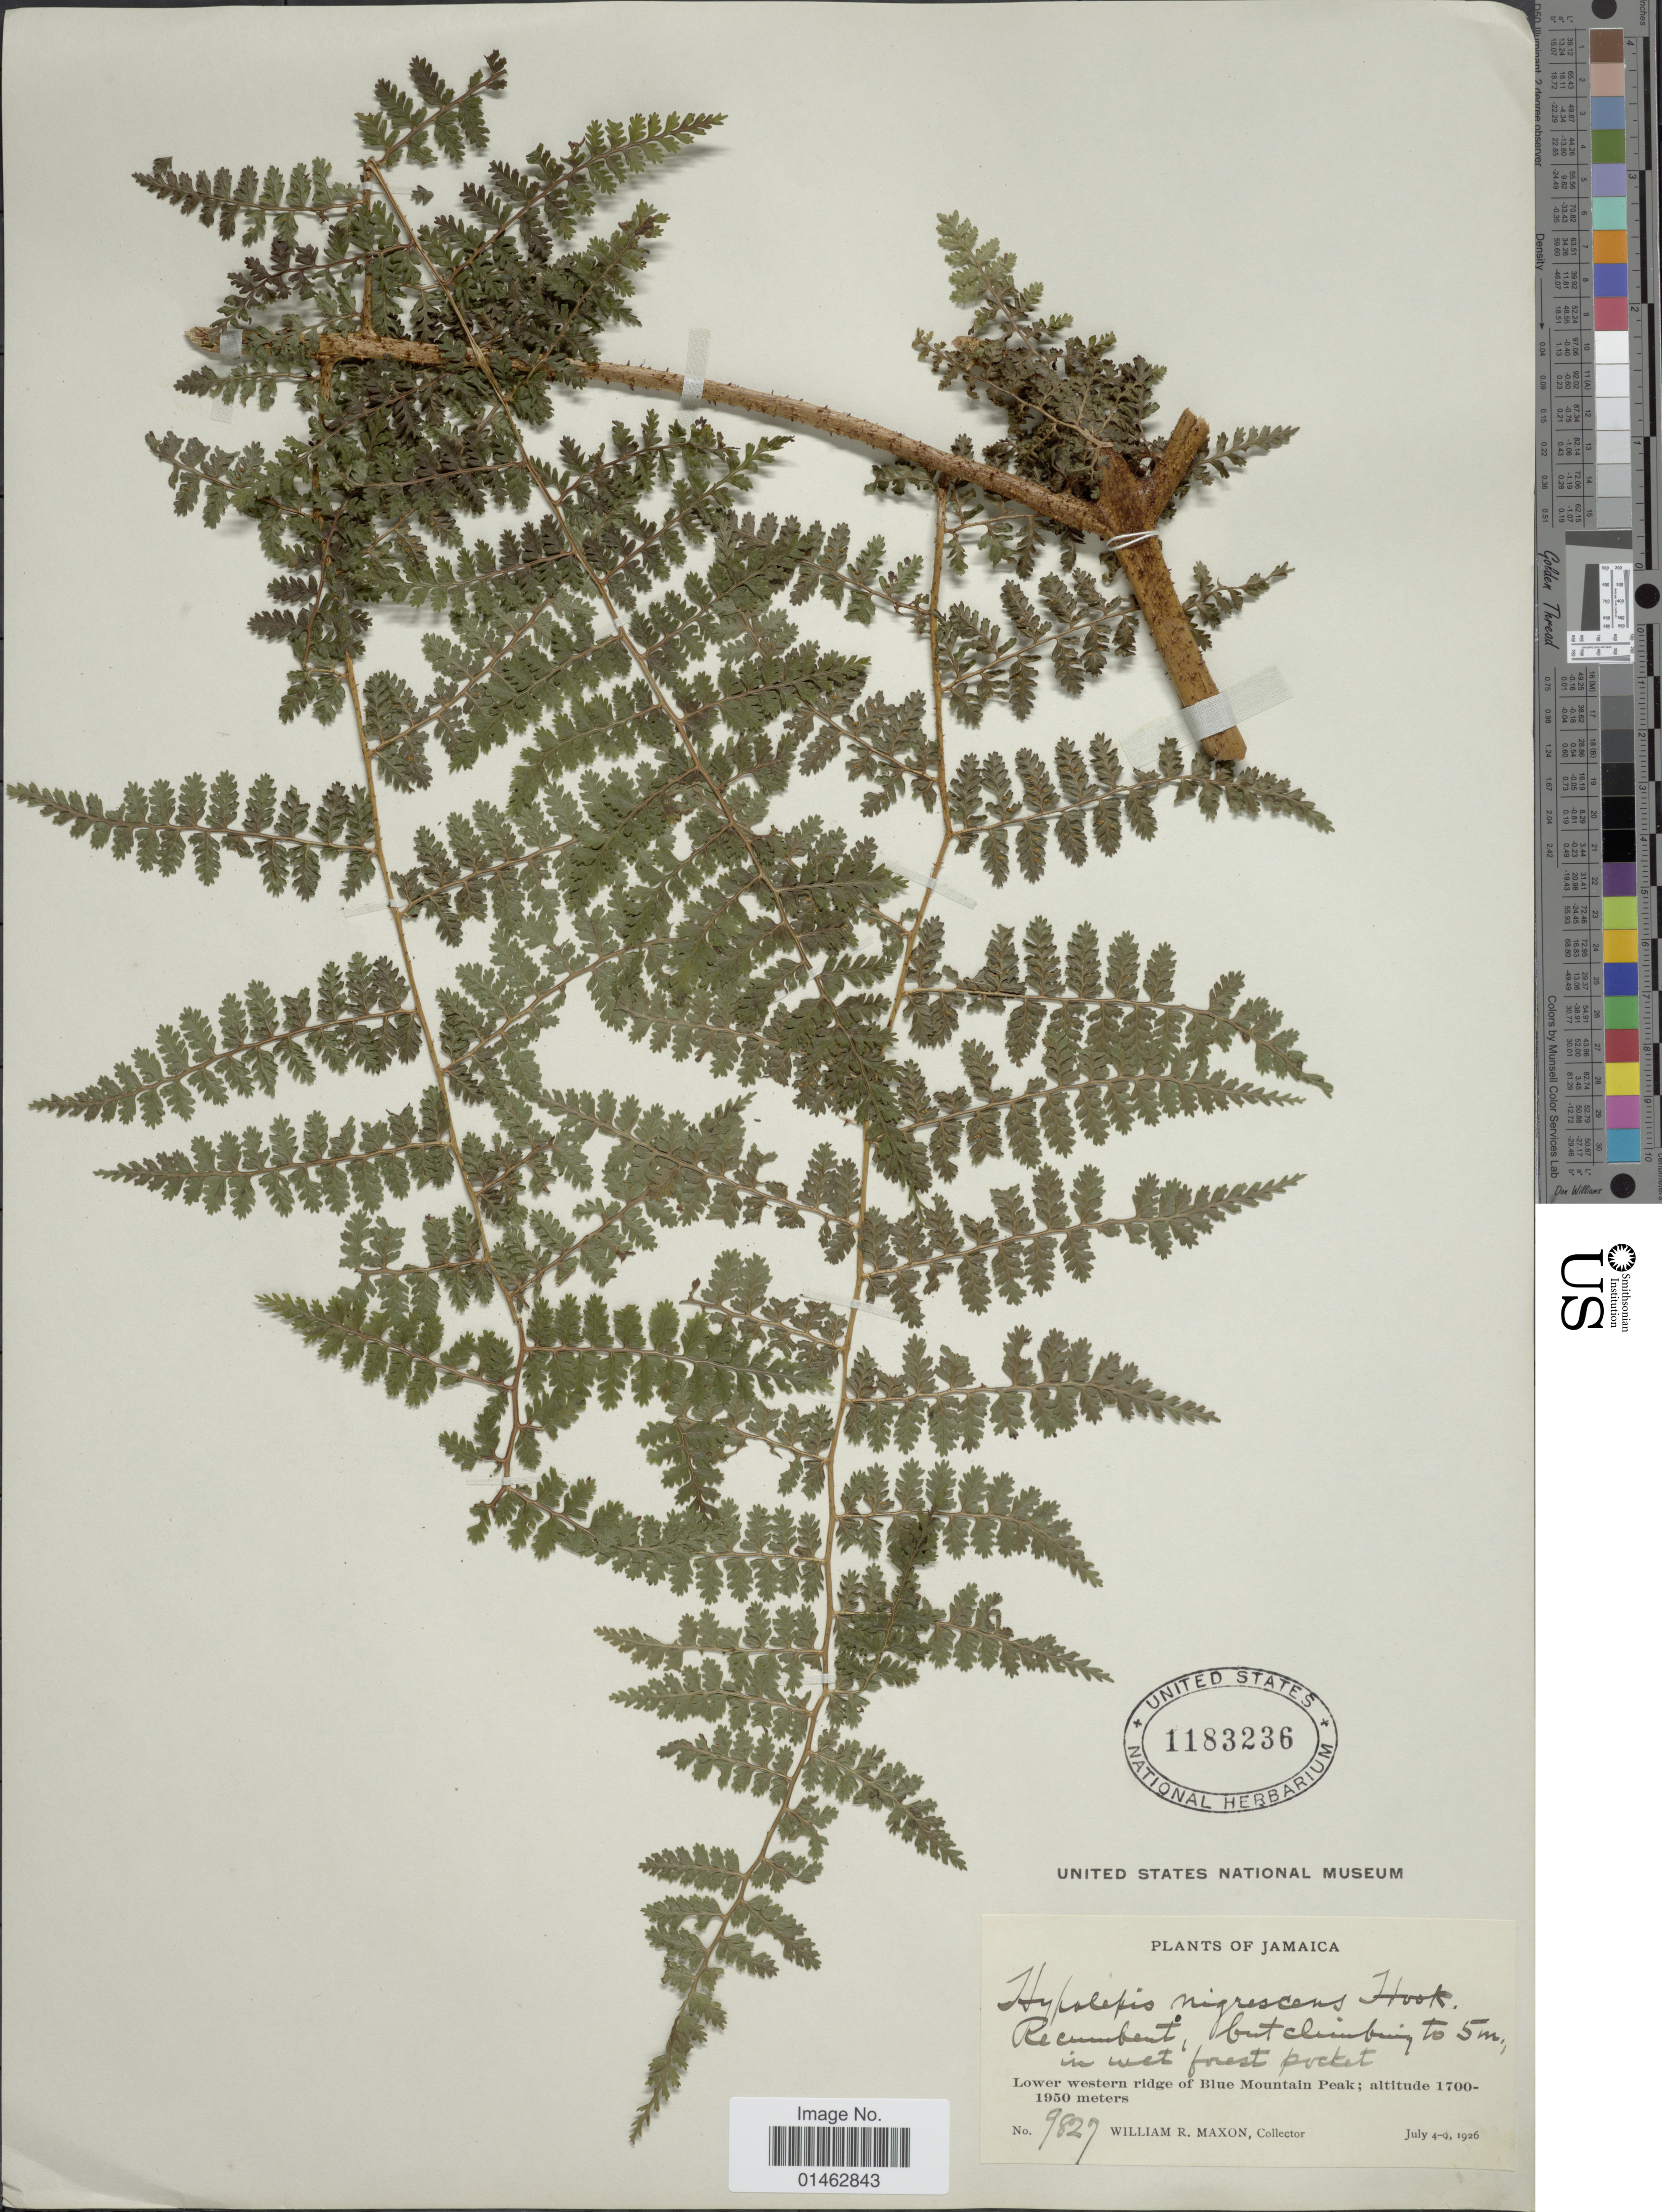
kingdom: Plantae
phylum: Tracheophyta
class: Polypodiopsida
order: Polypodiales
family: Dennstaedtiaceae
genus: Hypolepis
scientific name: Hypolepis nigrescens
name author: Hook.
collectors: W. R. Maxon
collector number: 9827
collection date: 1926-07-04/1926-07-09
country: Jamaica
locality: Lower western ridge of Blue Mountain Peak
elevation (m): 1700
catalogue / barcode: US 1183236